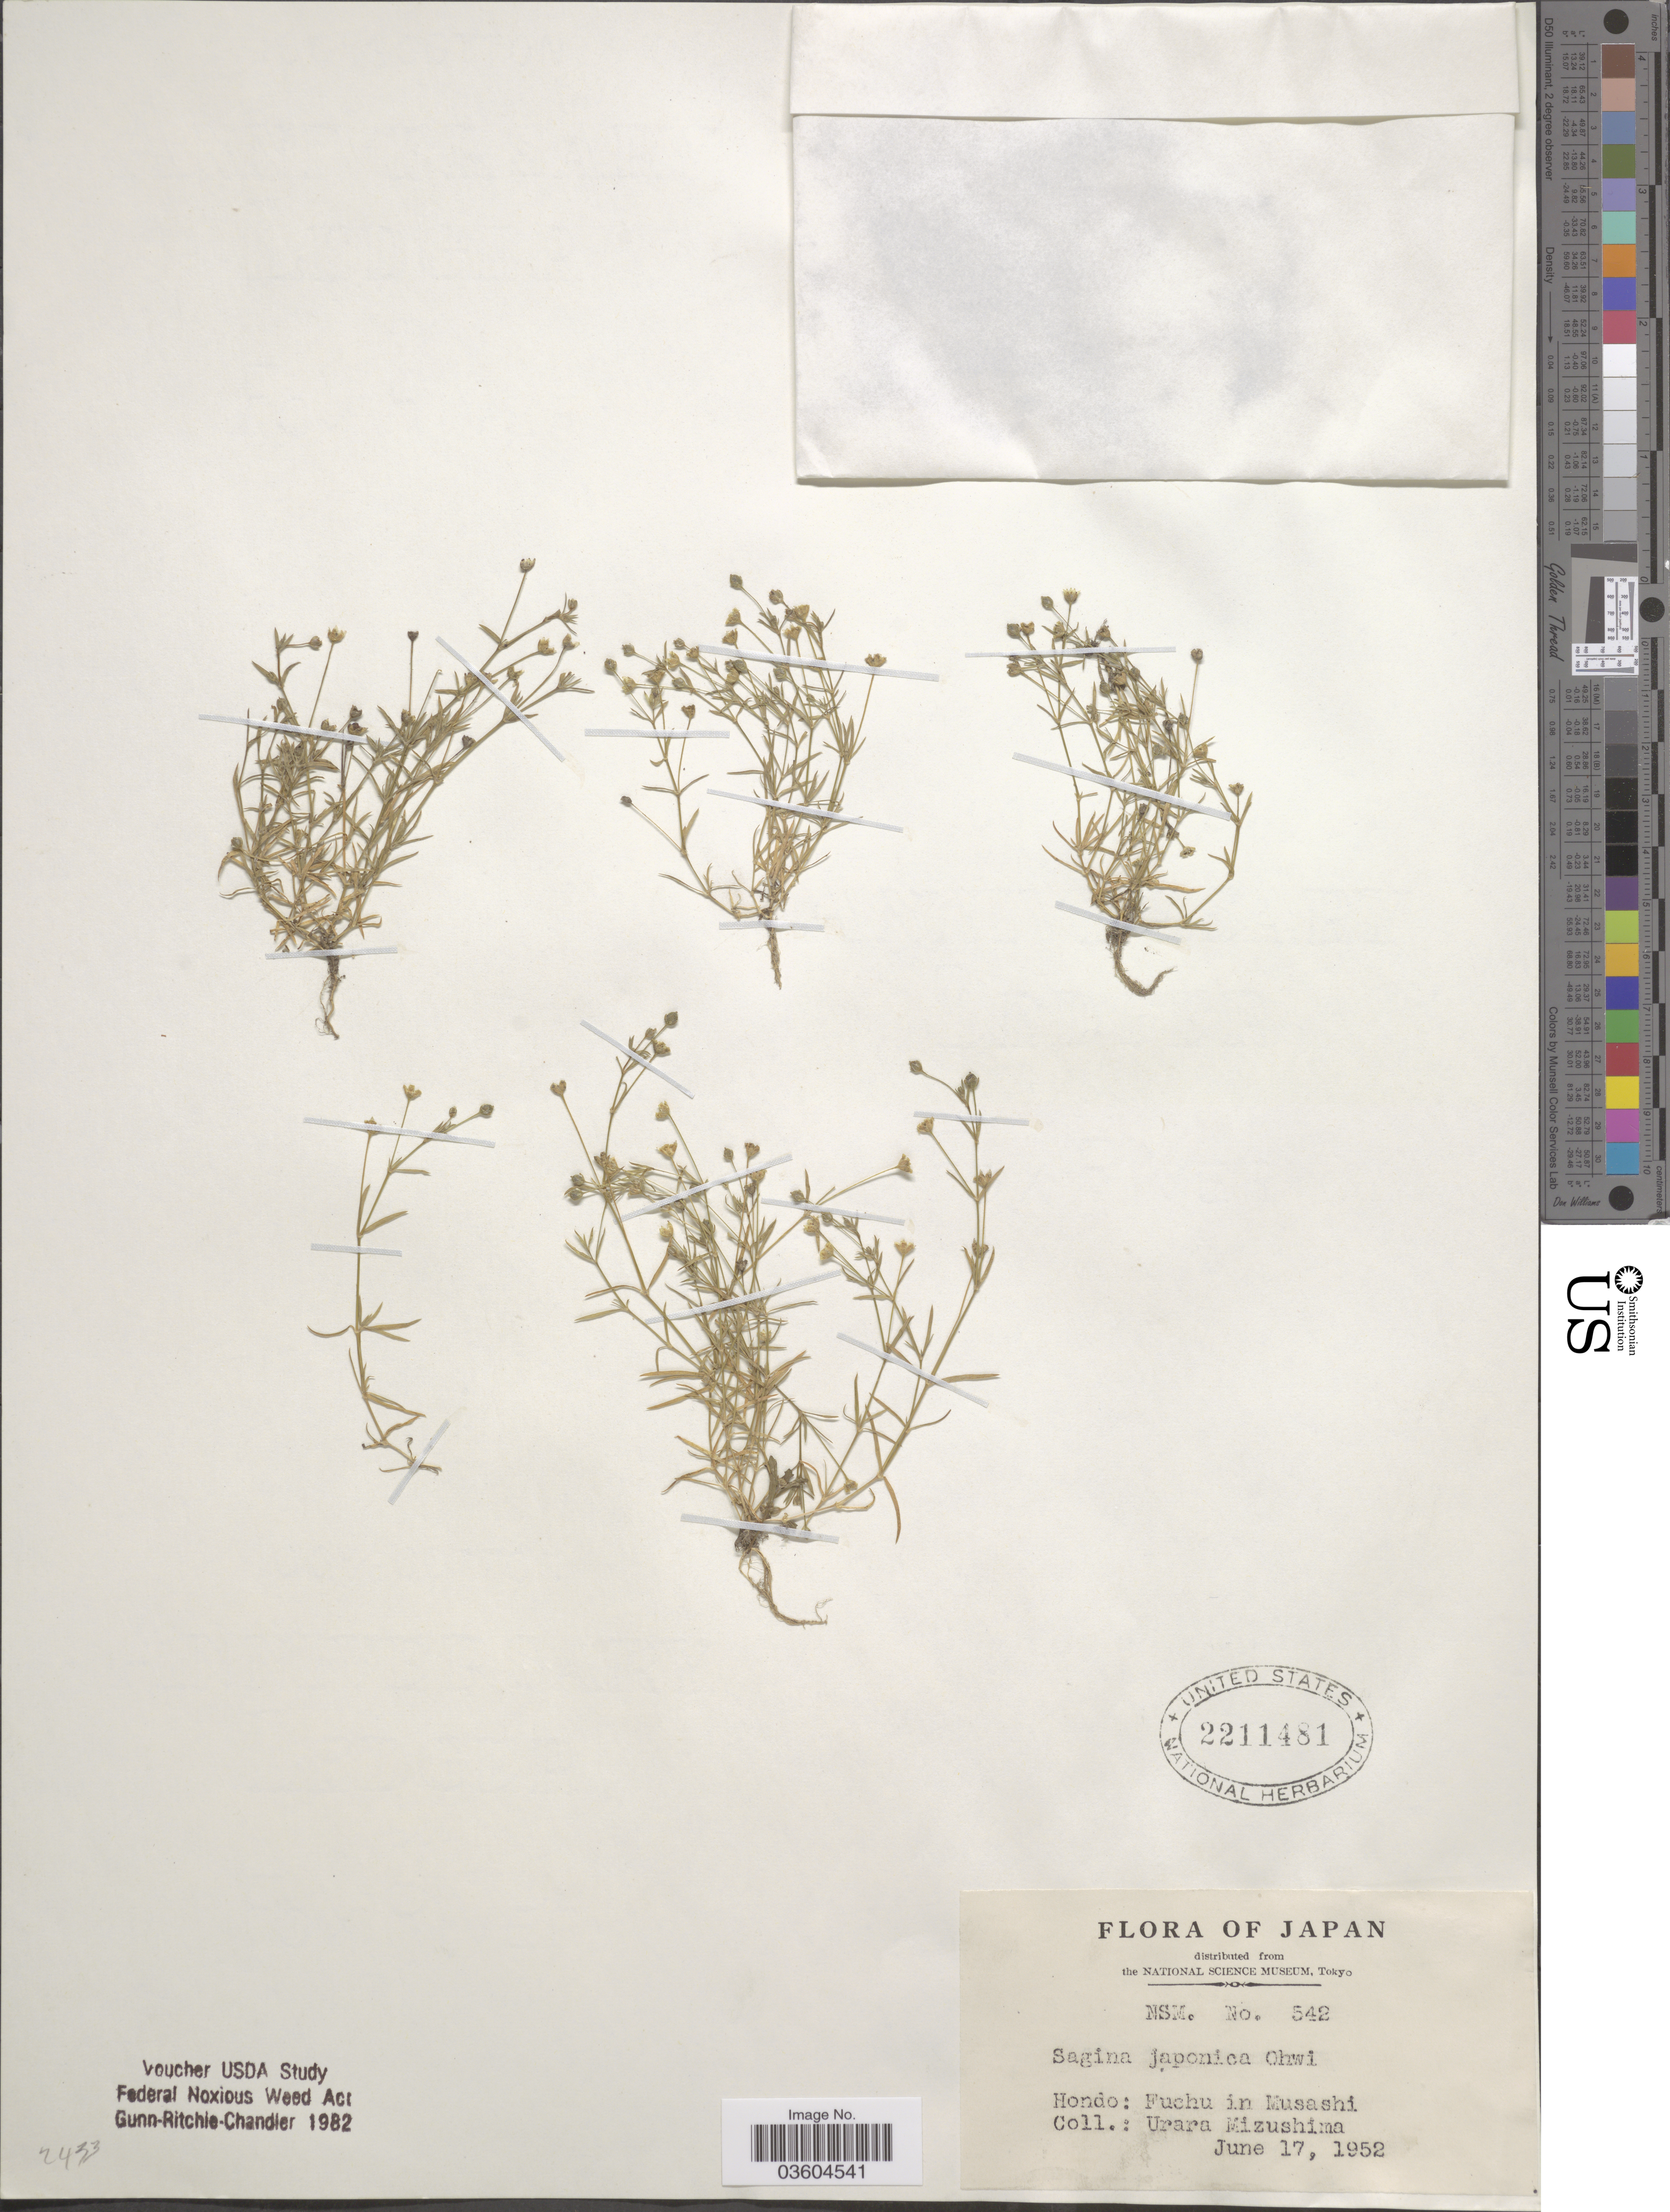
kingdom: Plantae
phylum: Tracheophyta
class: Magnoliopsida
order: Caryophyllales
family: Caryophyllaceae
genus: Sagina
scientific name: Sagina japonica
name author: (Sw.) Ohwi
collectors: U. Mizushima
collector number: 542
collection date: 1952-06-17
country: Japan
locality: Hondo: Fuchu in Musashi.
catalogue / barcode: US 2211481